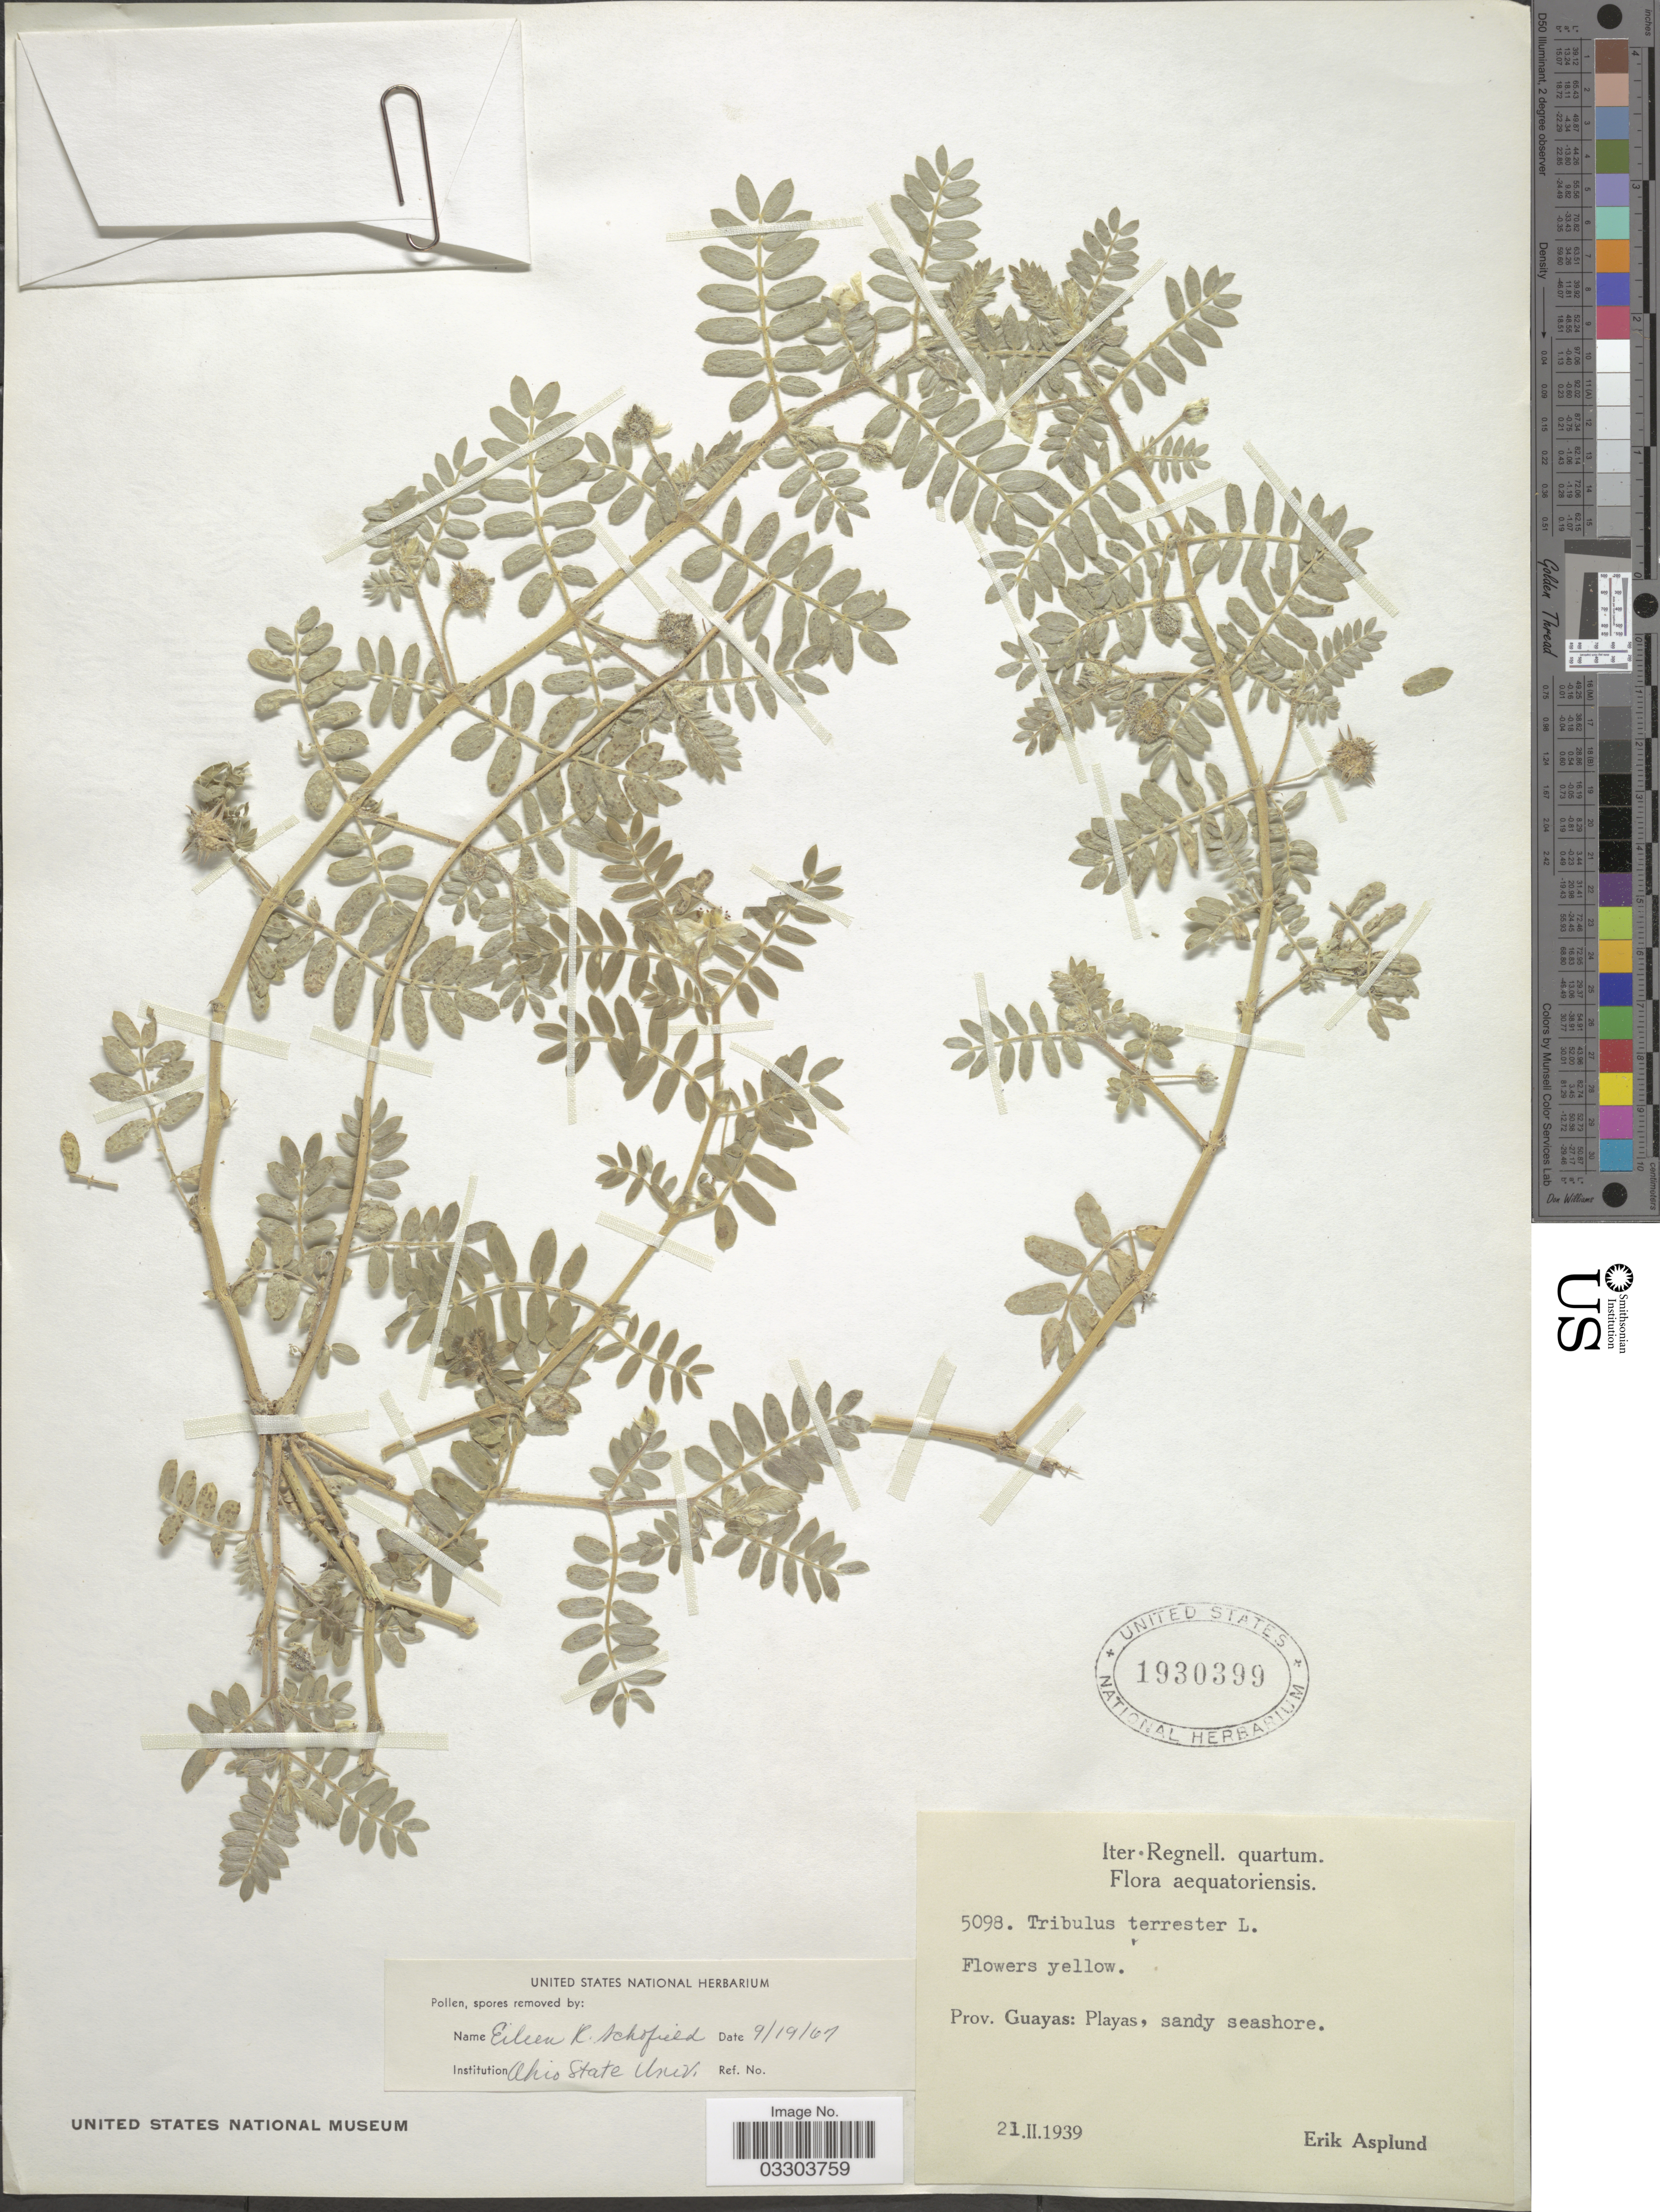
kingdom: Plantae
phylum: Tracheophyta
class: Magnoliopsida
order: Zygophyllales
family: Zygophyllaceae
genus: Tribulus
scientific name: Tribulus terrestris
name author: L.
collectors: E. Asplund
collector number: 5098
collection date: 1939-02-21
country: Ecuador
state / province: Guayas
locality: Playas, sandy seashore.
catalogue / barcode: US 1930399